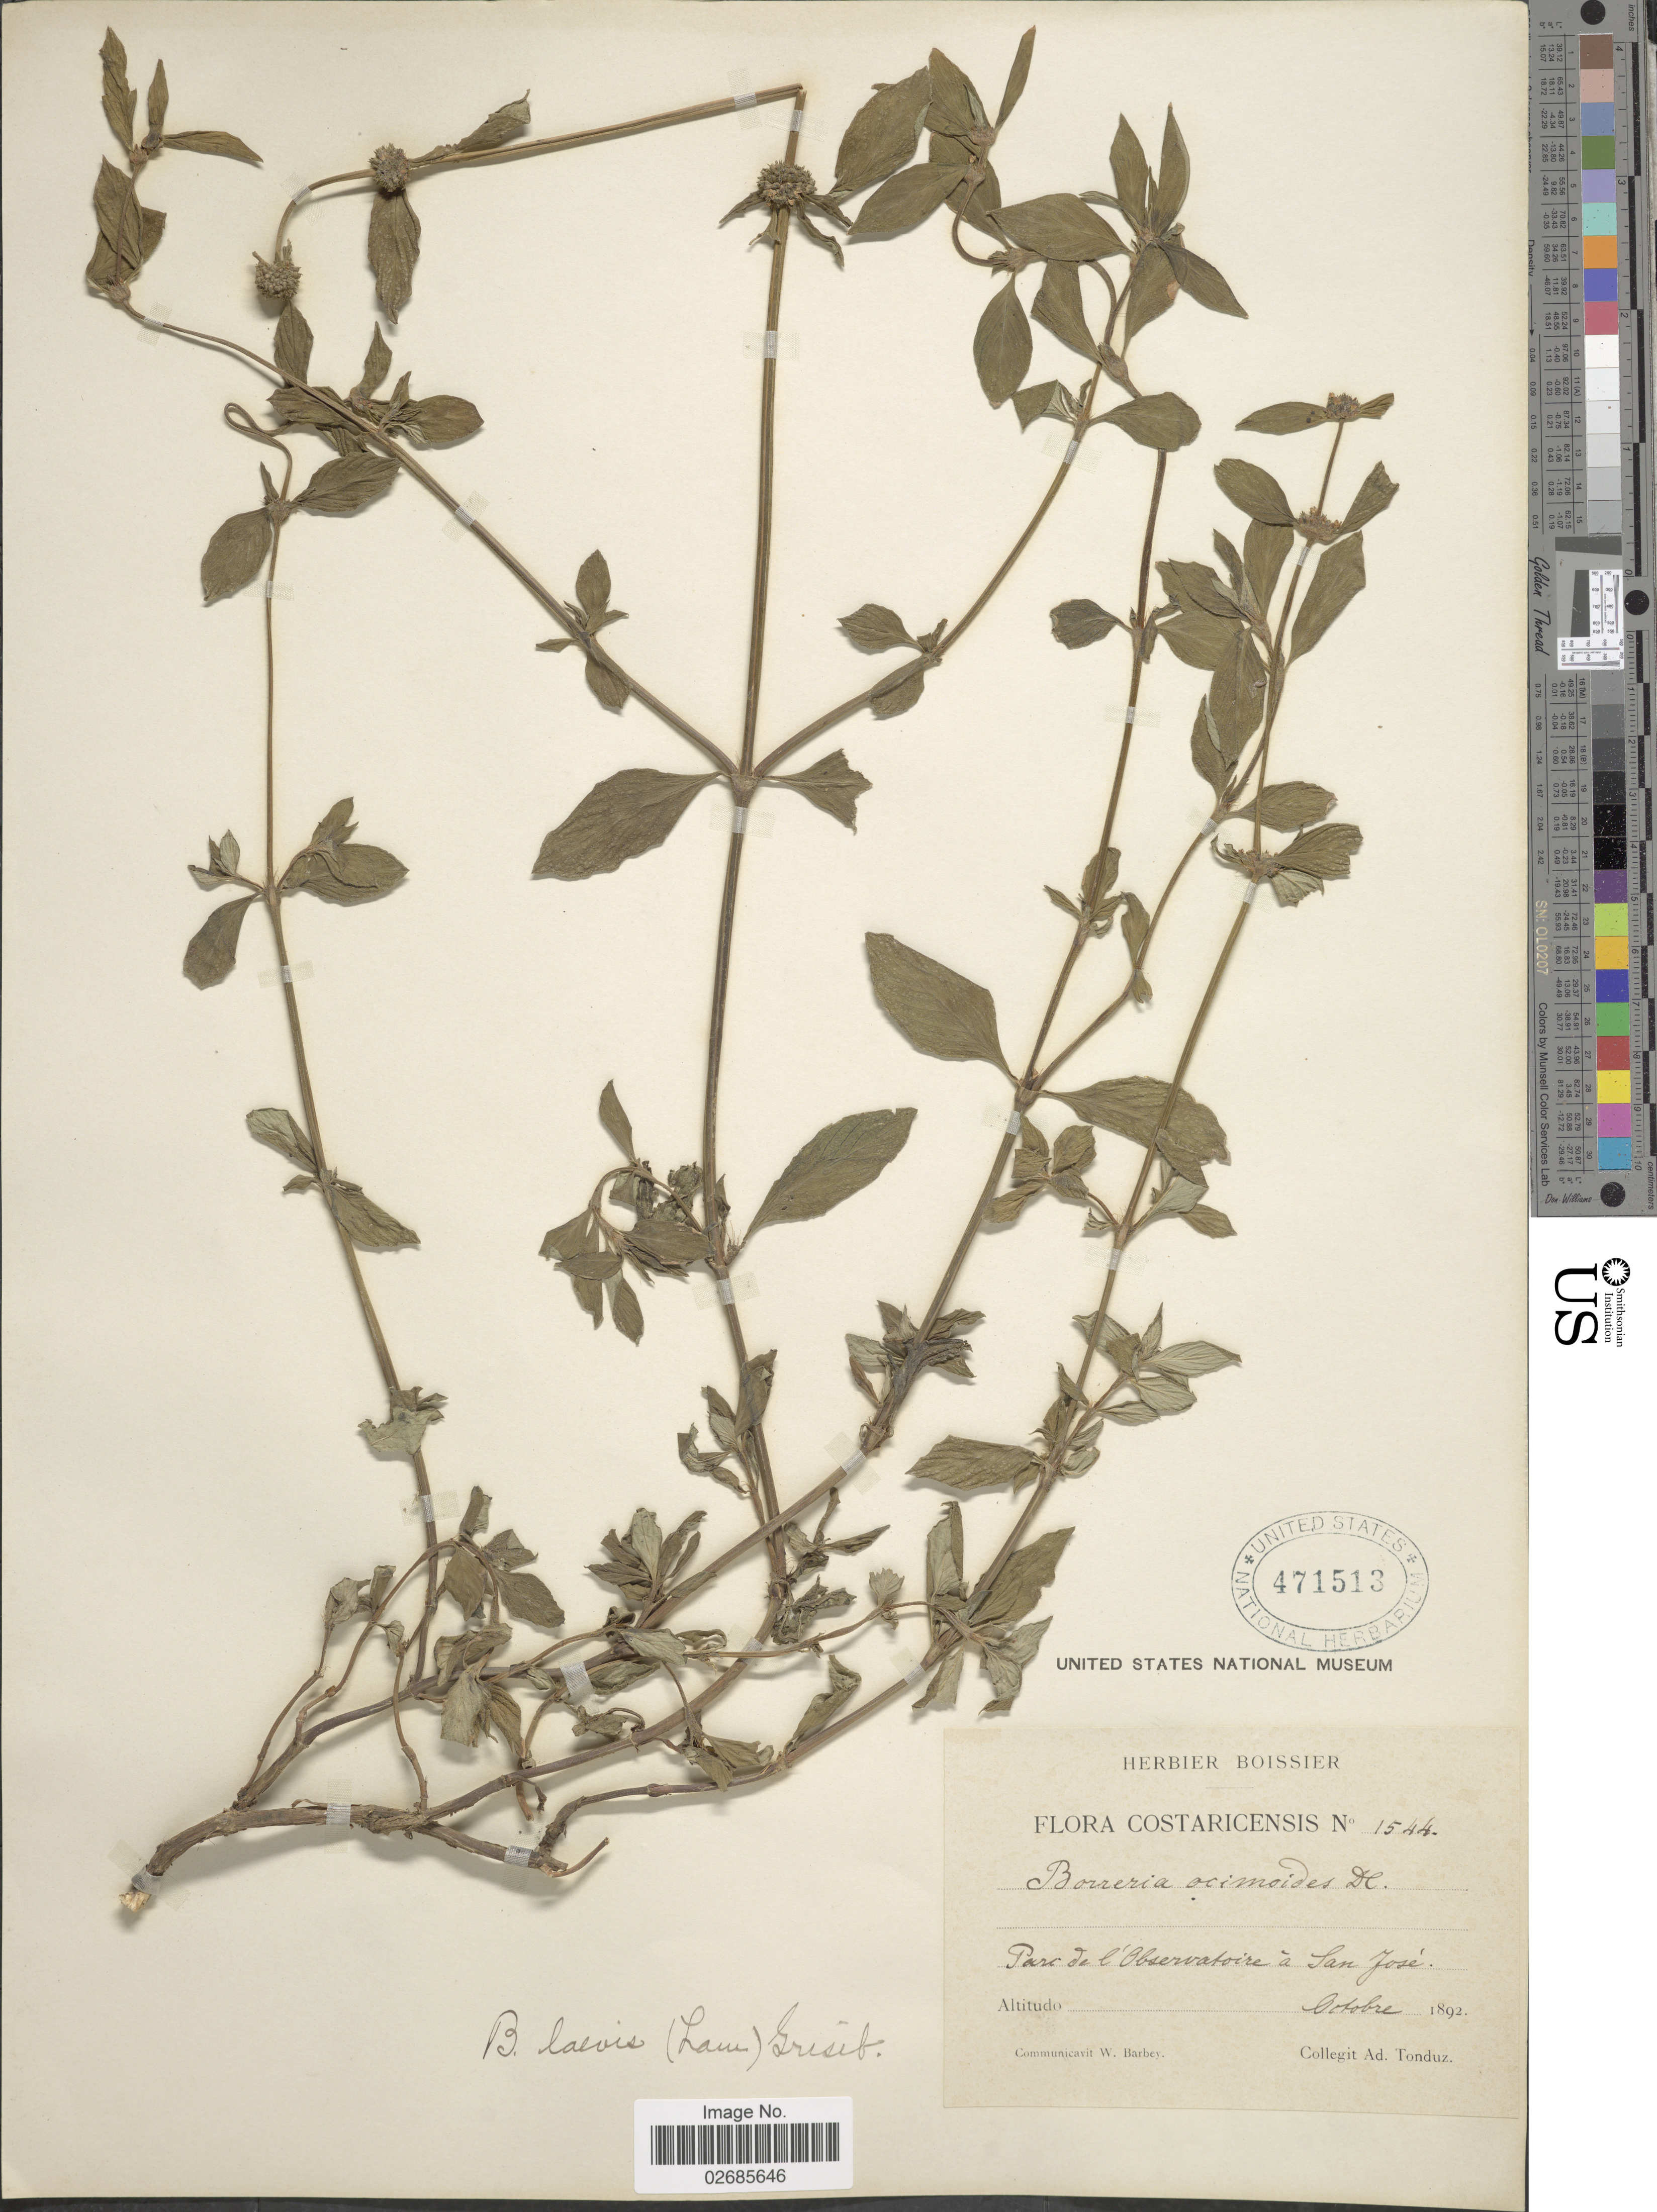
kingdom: Plantae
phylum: Tracheophyta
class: Magnoliopsida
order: Gentianales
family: Rubiaceae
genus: Borreria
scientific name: Borreria latifolia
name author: (Aubl.) K. Schum.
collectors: A. Tonduz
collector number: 1544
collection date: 1892-10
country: Costa Rica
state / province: San José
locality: Parc de l'Observatoire á San José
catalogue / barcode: US 471513